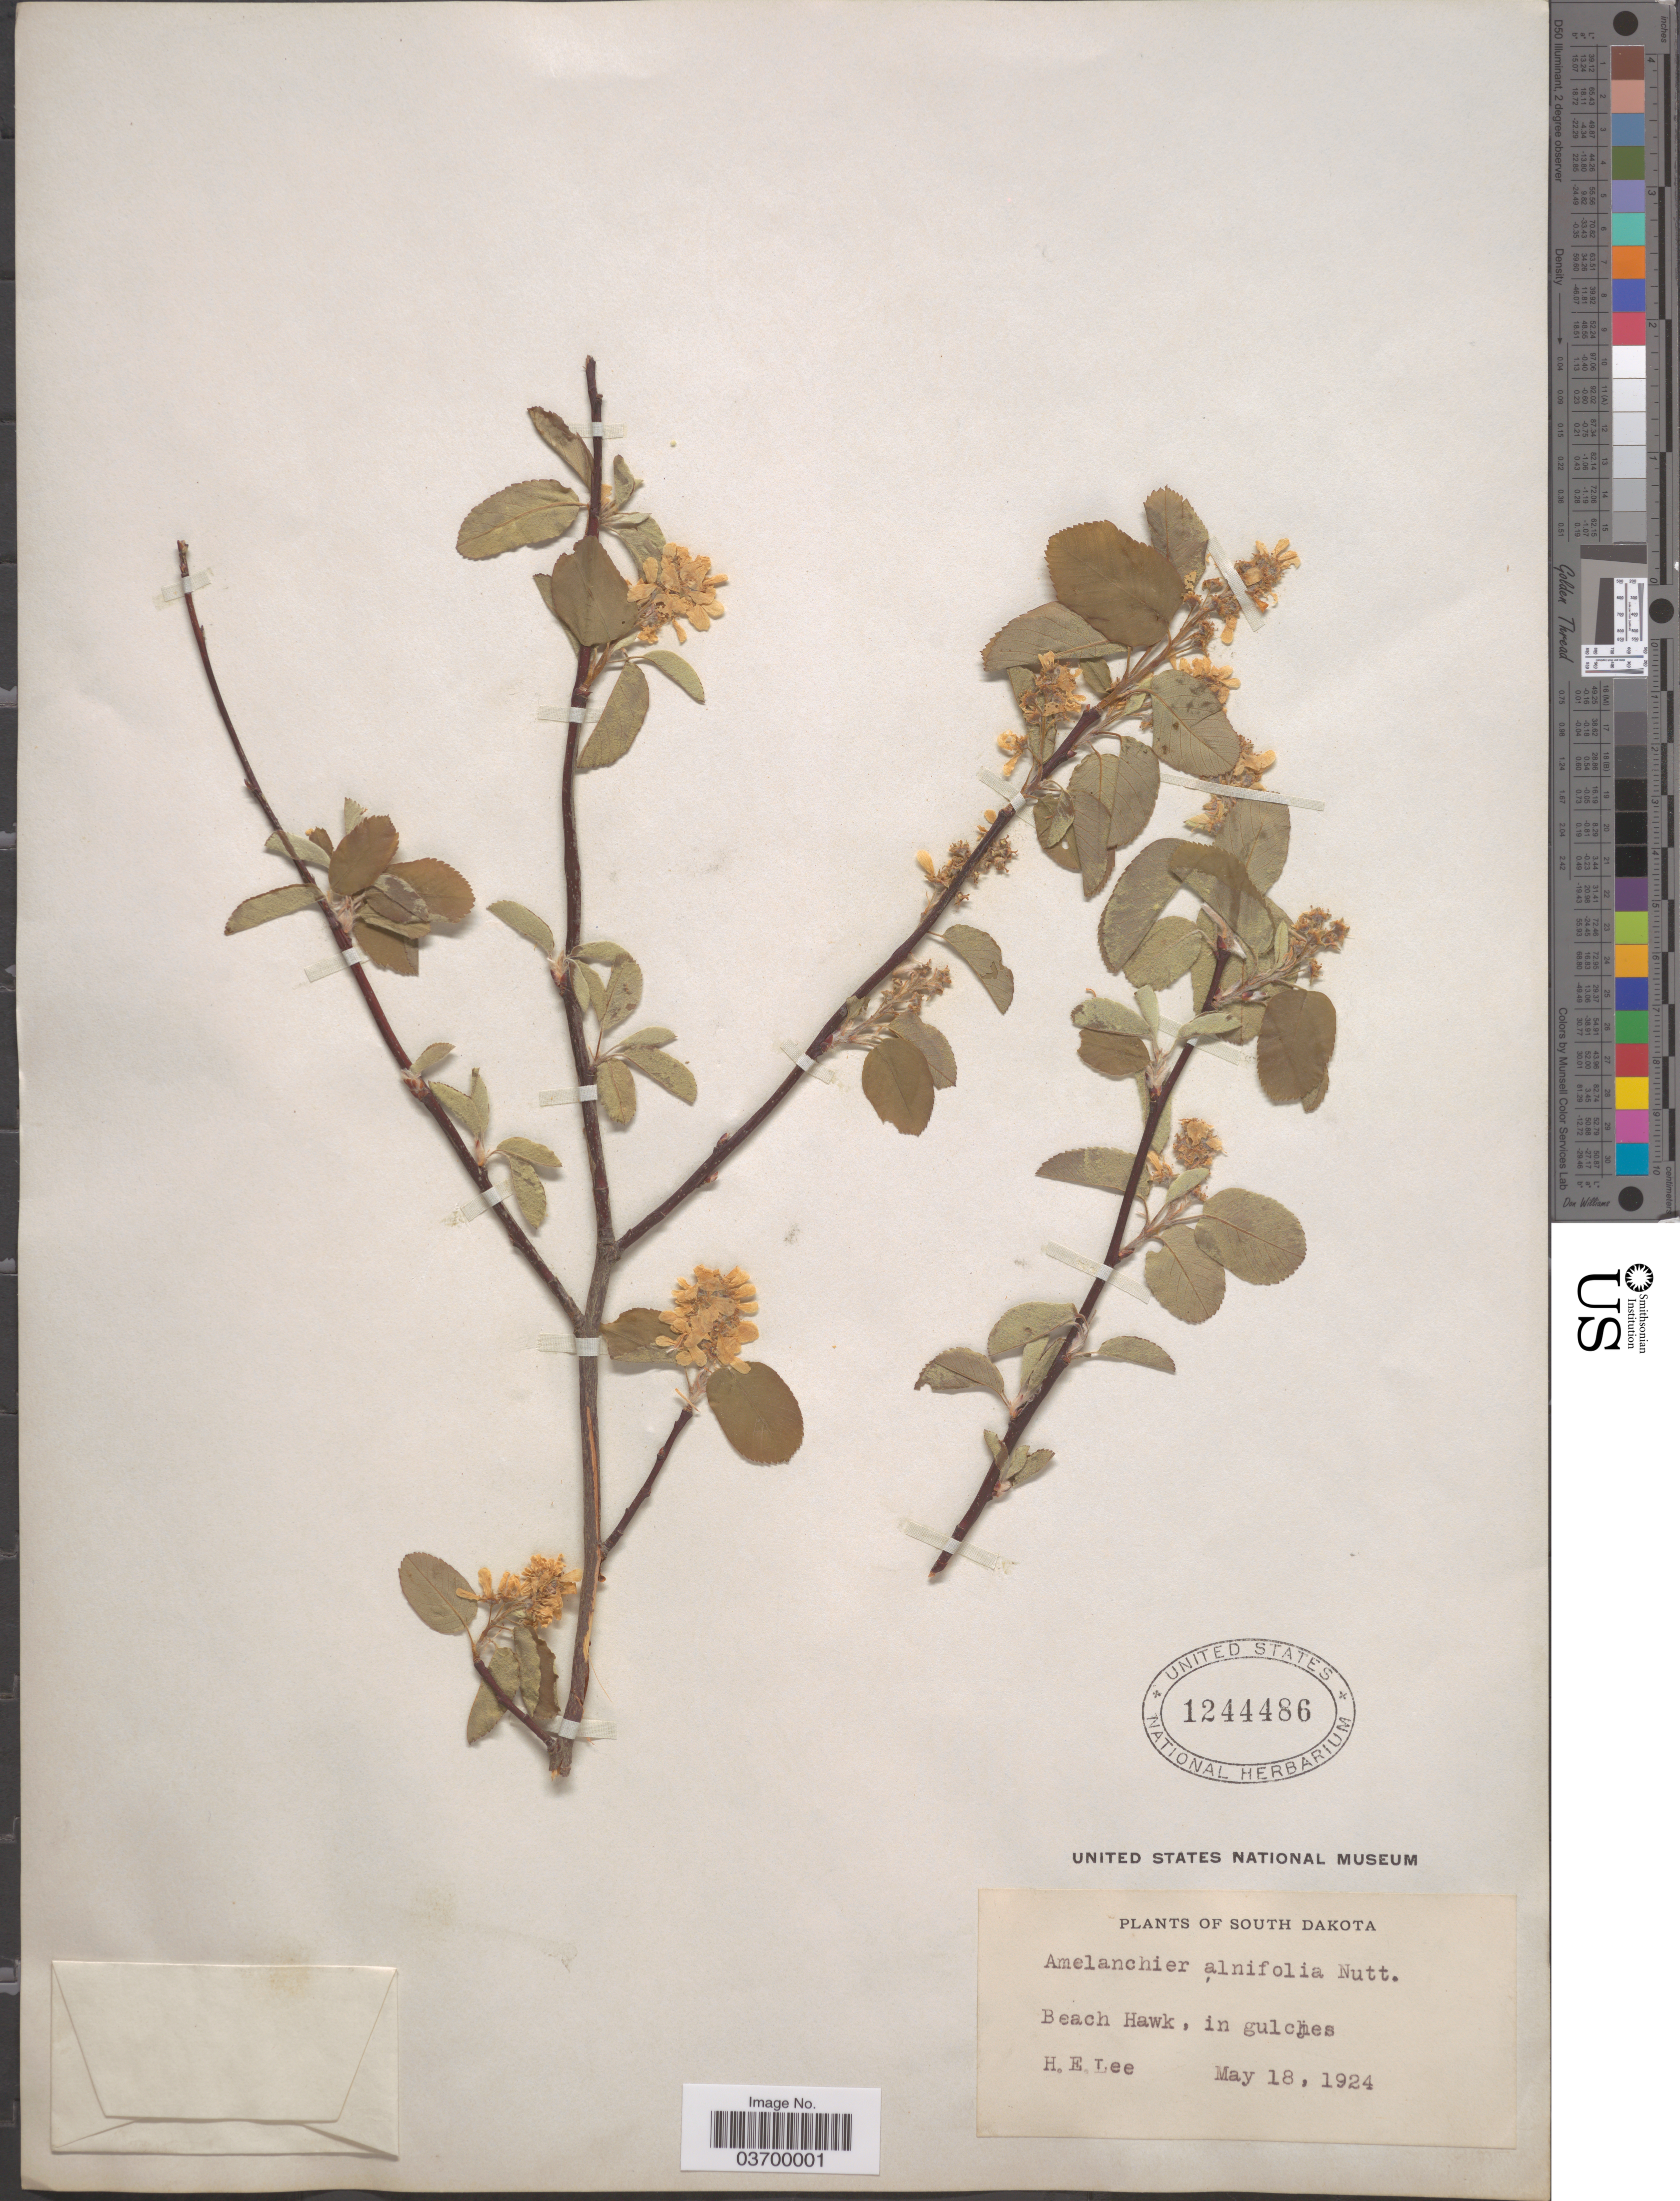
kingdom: Plantae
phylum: Tracheophyta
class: Magnoliopsida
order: Rosales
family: Rosaceae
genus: Amelanchier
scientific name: Amelanchier alnifolia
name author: (Nutt.) Nutt. ex M. Roem.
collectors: H. Lee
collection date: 1924-05-18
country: United States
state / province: South Dakota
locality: Beach Hawk, in gulches.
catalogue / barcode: US 1244486